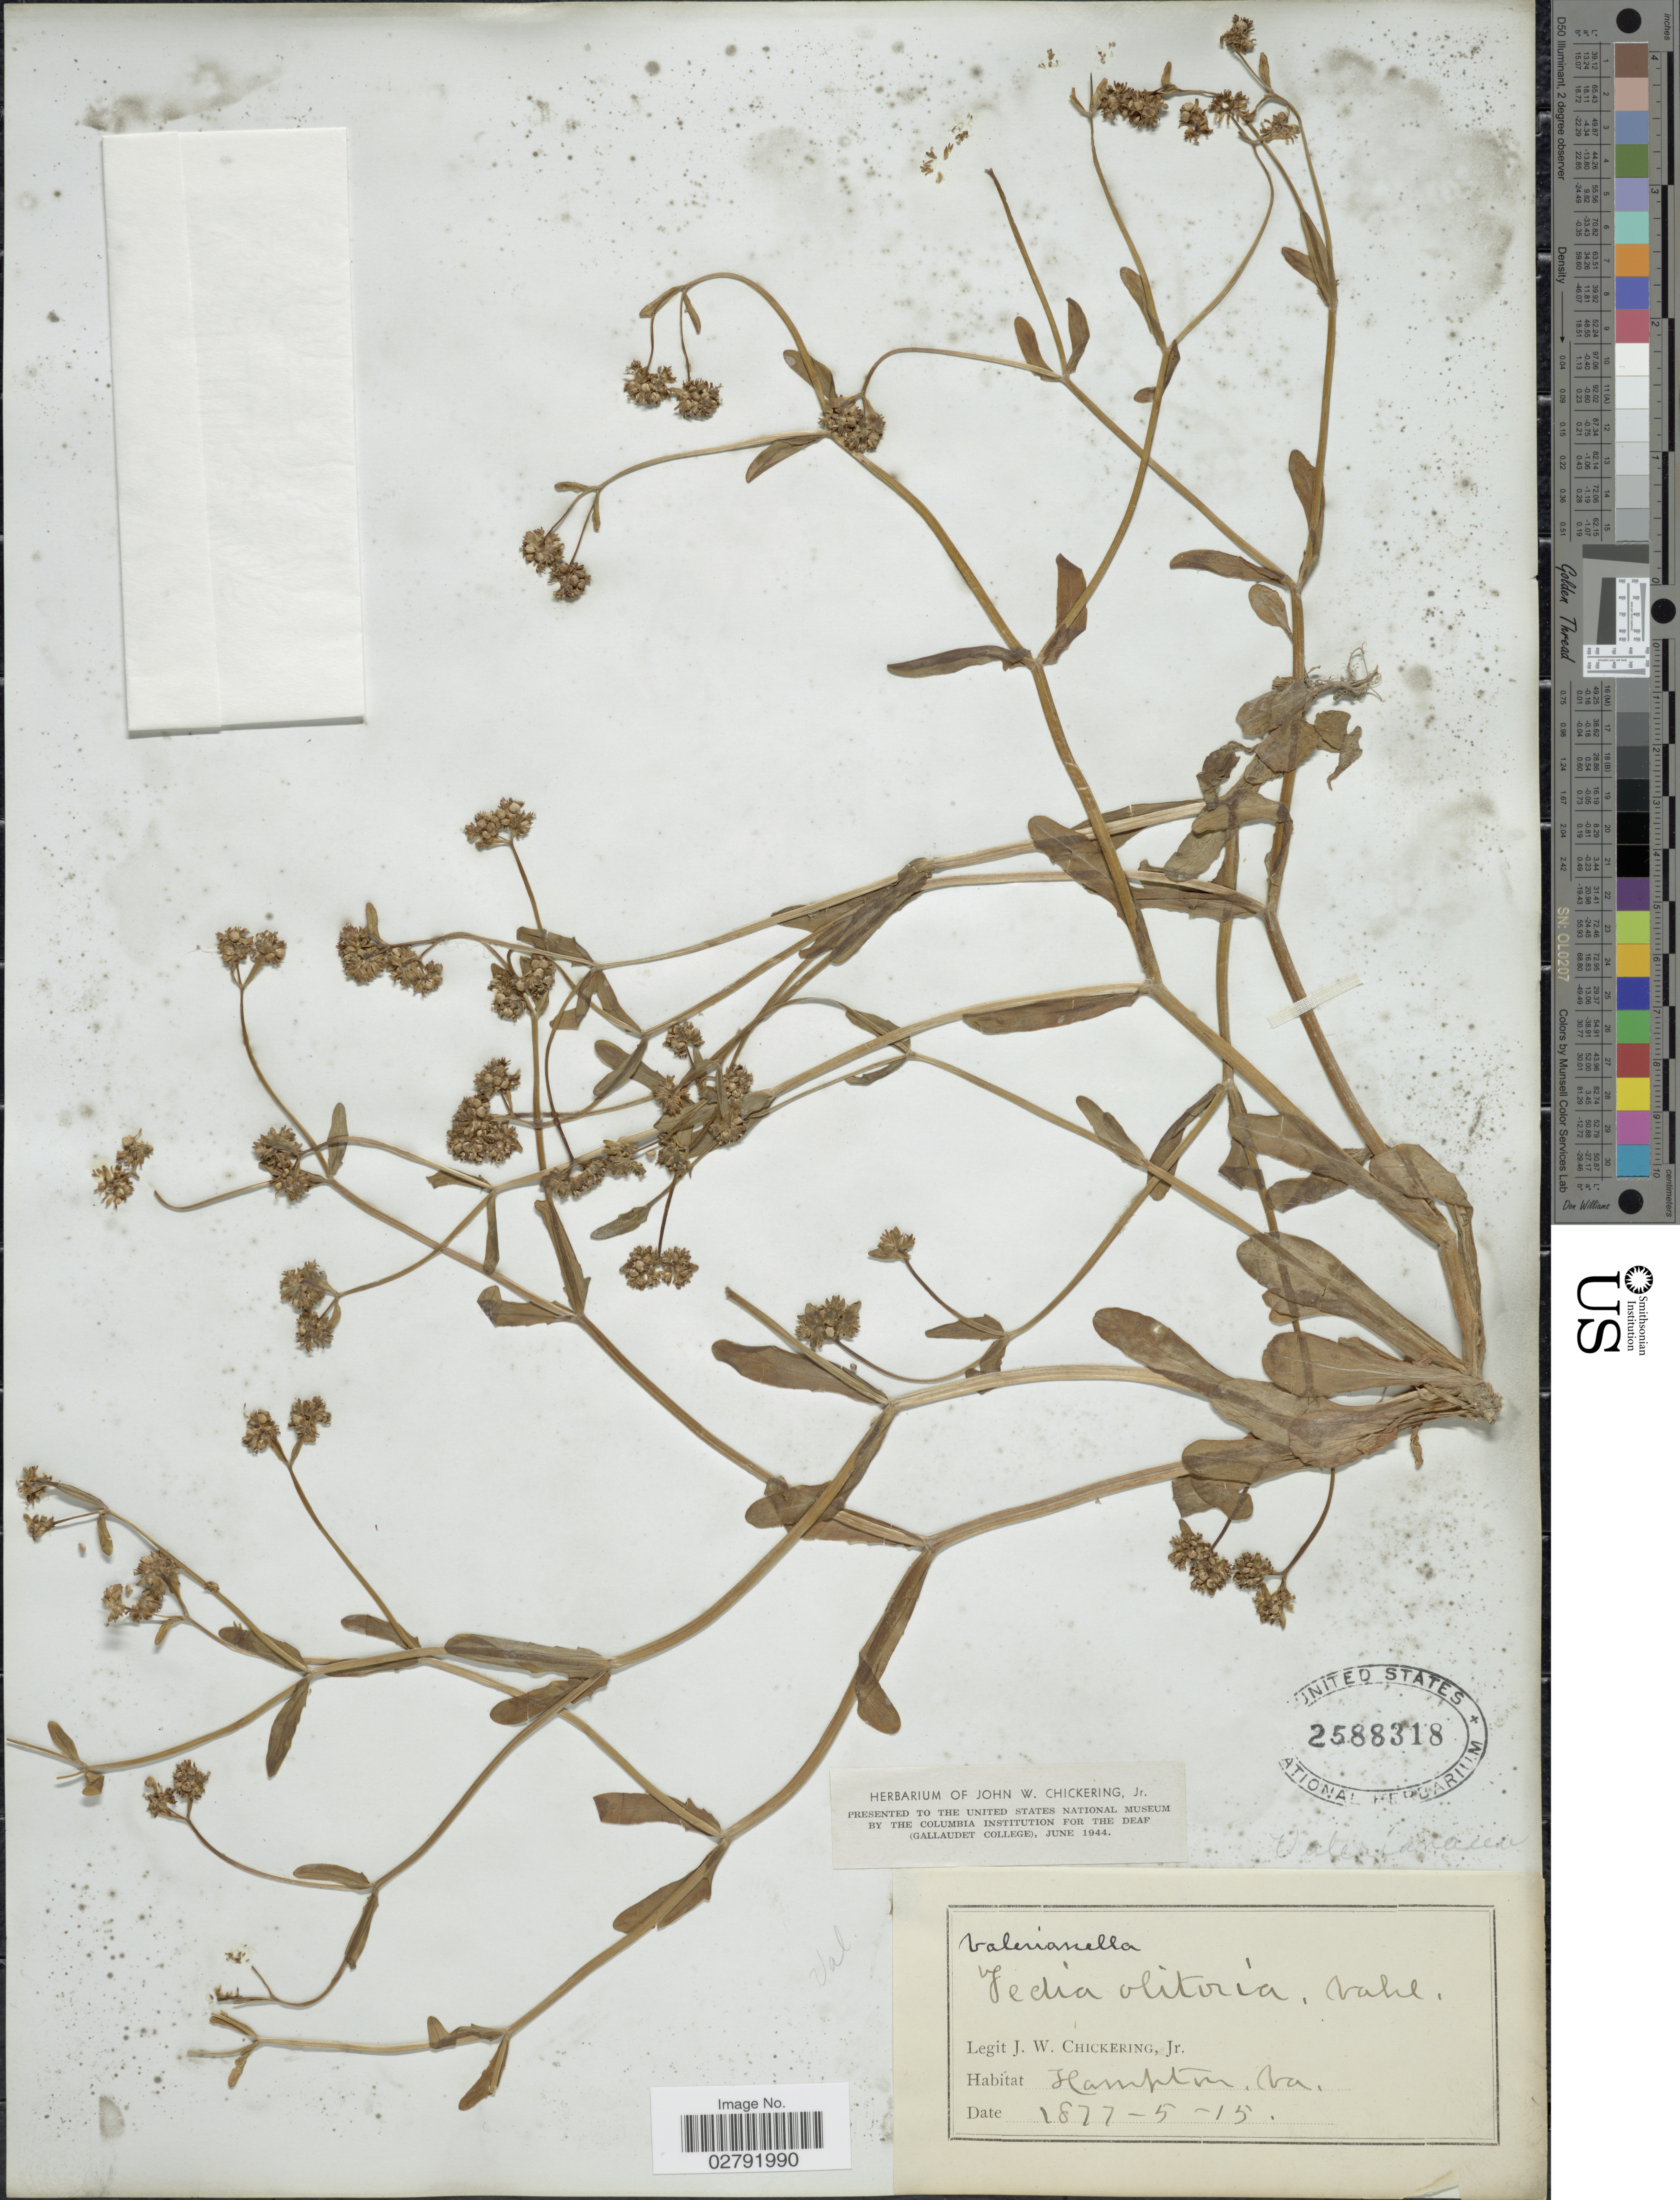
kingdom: Plantae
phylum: Tracheophyta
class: Magnoliopsida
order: Dipsacales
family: Caprifoliaceae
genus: Valerianella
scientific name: Valerianella olitoria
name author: (L.) Pollich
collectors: J. W. Chickering Jr.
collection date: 1877-05-15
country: United States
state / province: Virginia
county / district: City of Hampton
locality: Hampton.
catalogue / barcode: US 2588318